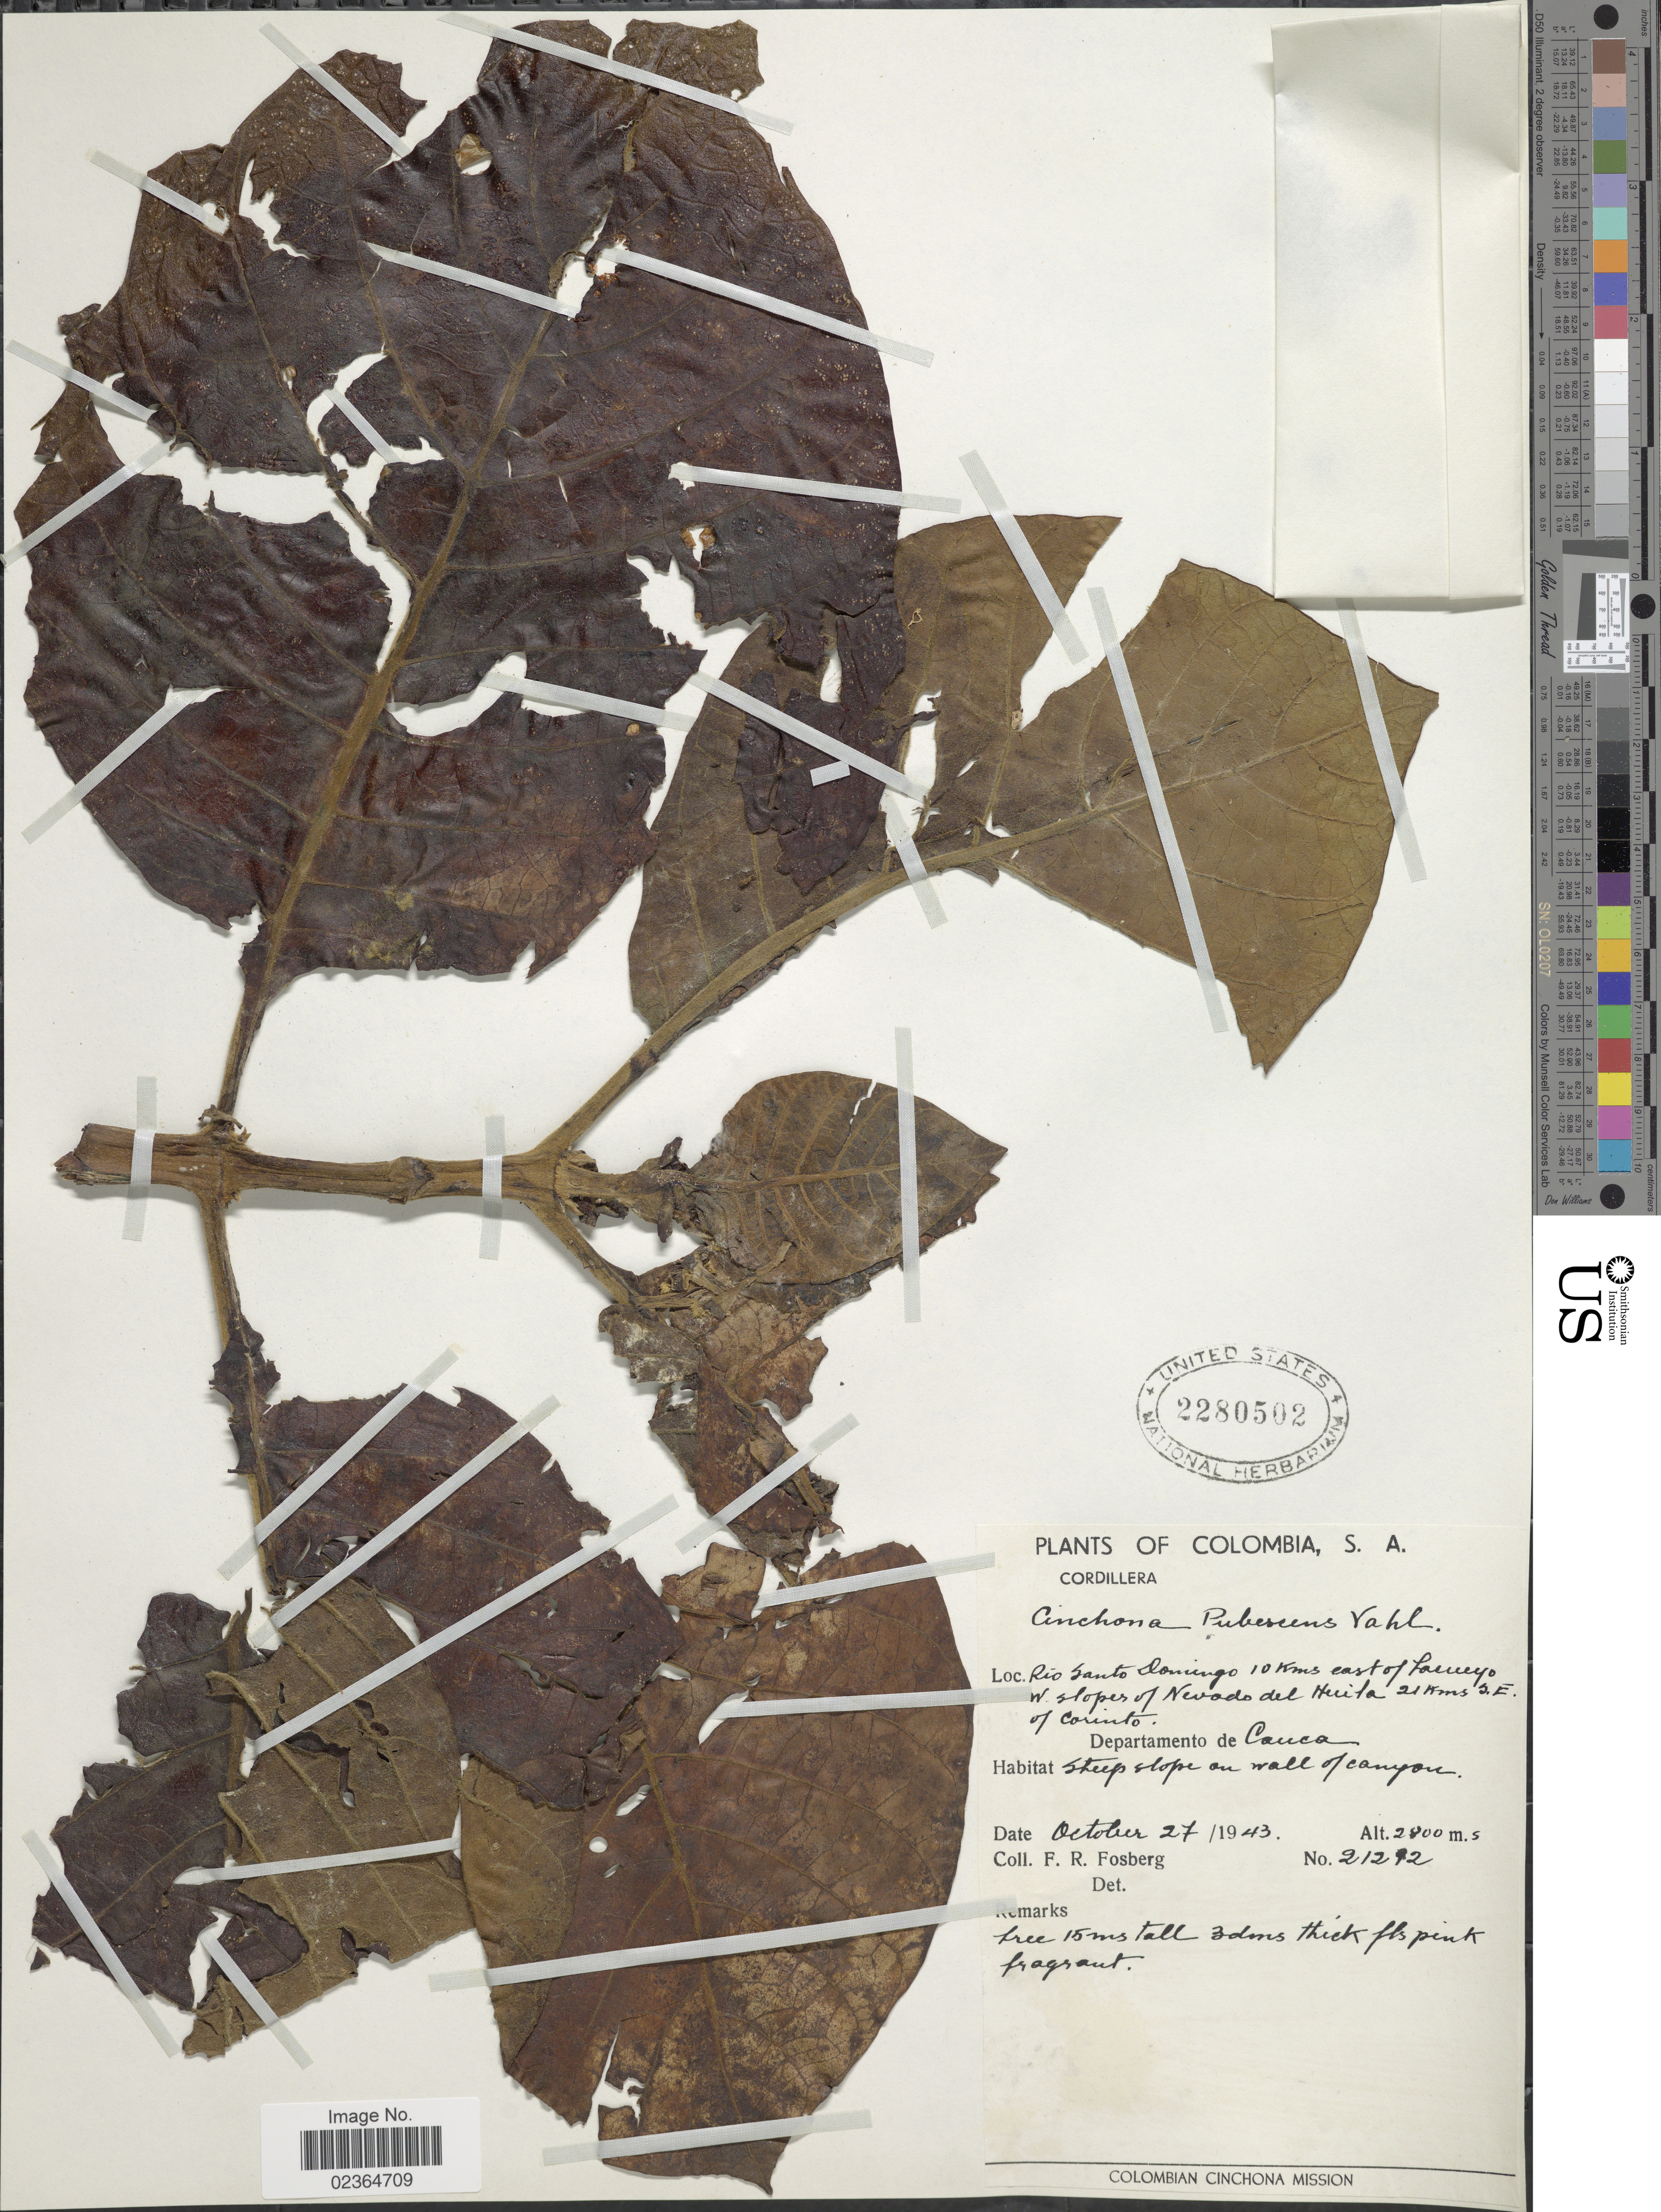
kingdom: Plantae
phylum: Tracheophyta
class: Magnoliopsida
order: Gentianales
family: Rubiaceae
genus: Cinchona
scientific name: Cinchona pubescens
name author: Vahl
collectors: F. R. Fosberg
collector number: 21292*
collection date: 1943-10-27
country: Colombia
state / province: Cauca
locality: Rio Santo Domingo, 10 kms. east of Tacueyo, w. slopes of Nevado del Huila, 21 kms. s.e. of Corinto, Cordillera.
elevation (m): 2800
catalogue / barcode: US 2280502